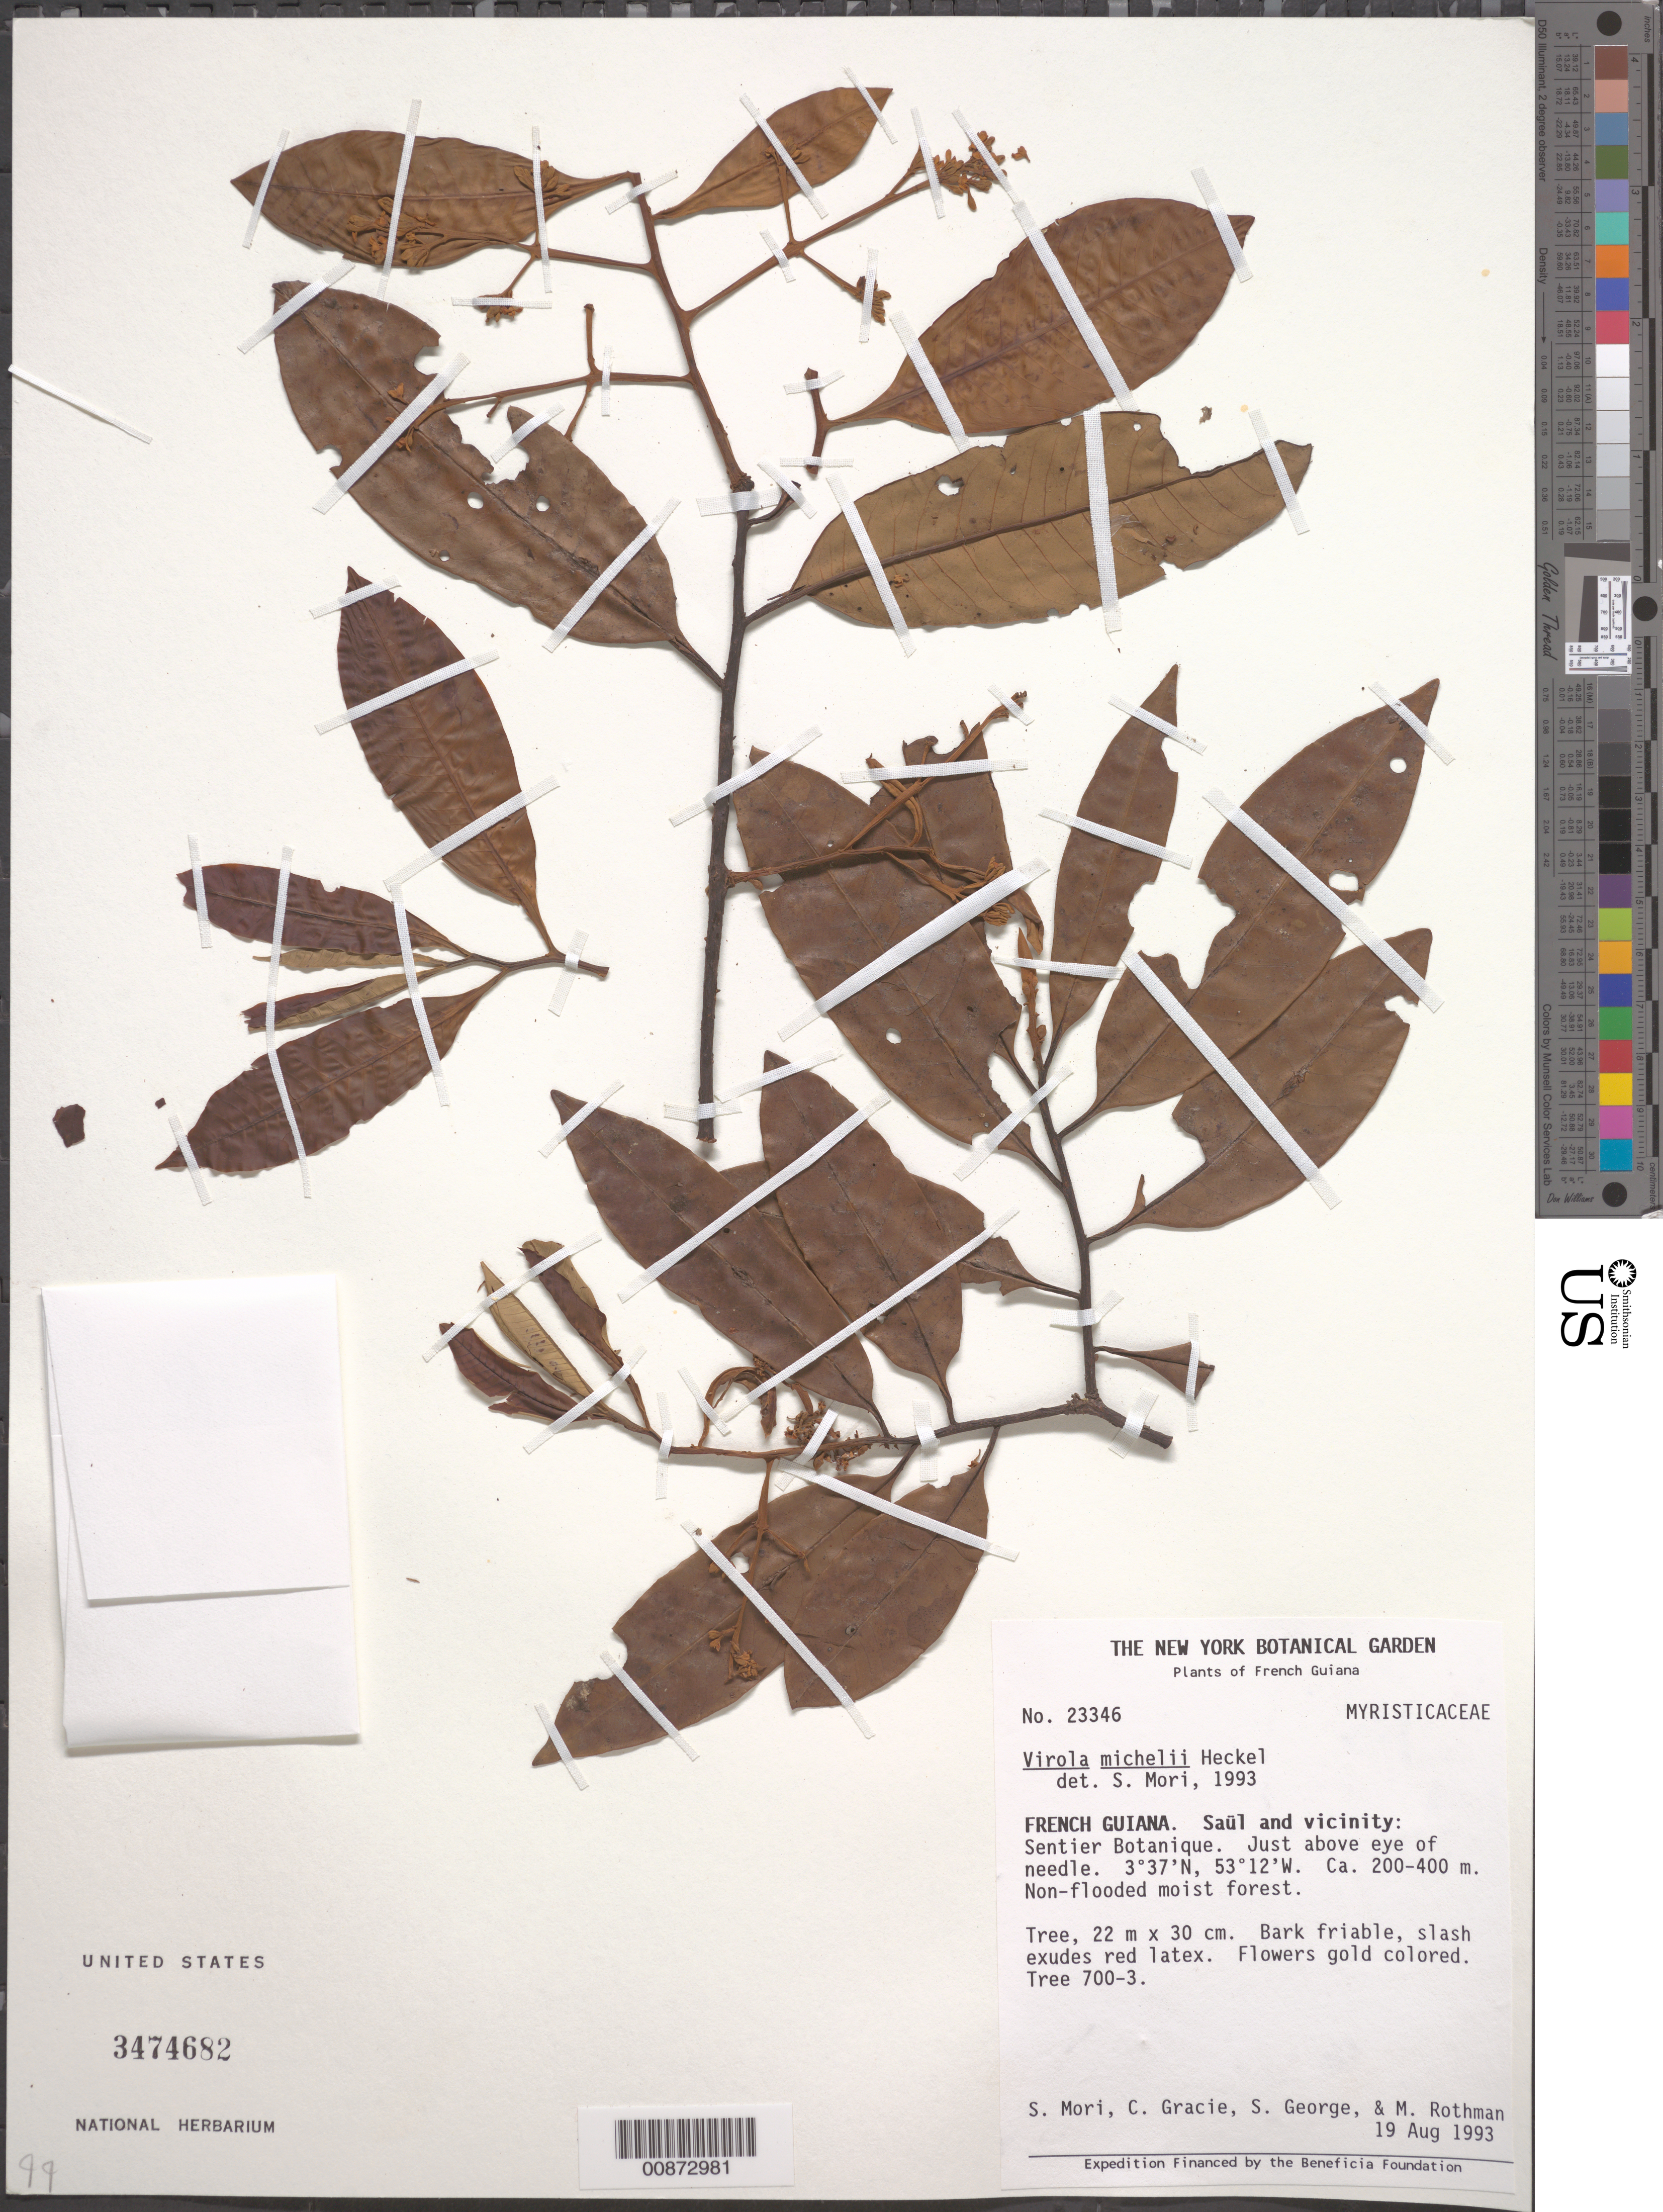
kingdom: Plantae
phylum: Tracheophyta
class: Magnoliopsida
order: Magnoliales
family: Myristicaceae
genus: Virola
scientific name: Virola michelii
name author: Heckel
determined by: Mori, Scott A.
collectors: S. Mori, C. A. Gracie, S. George & M. Rothman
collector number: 23346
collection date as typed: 19-Aug-93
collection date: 1993-08-19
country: French Guiana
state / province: Saint-Laurent-du-Maroni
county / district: Saül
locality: Saül and vic., Sentier Botanique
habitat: Non-flooded moist forest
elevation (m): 200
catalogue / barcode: US 3474682